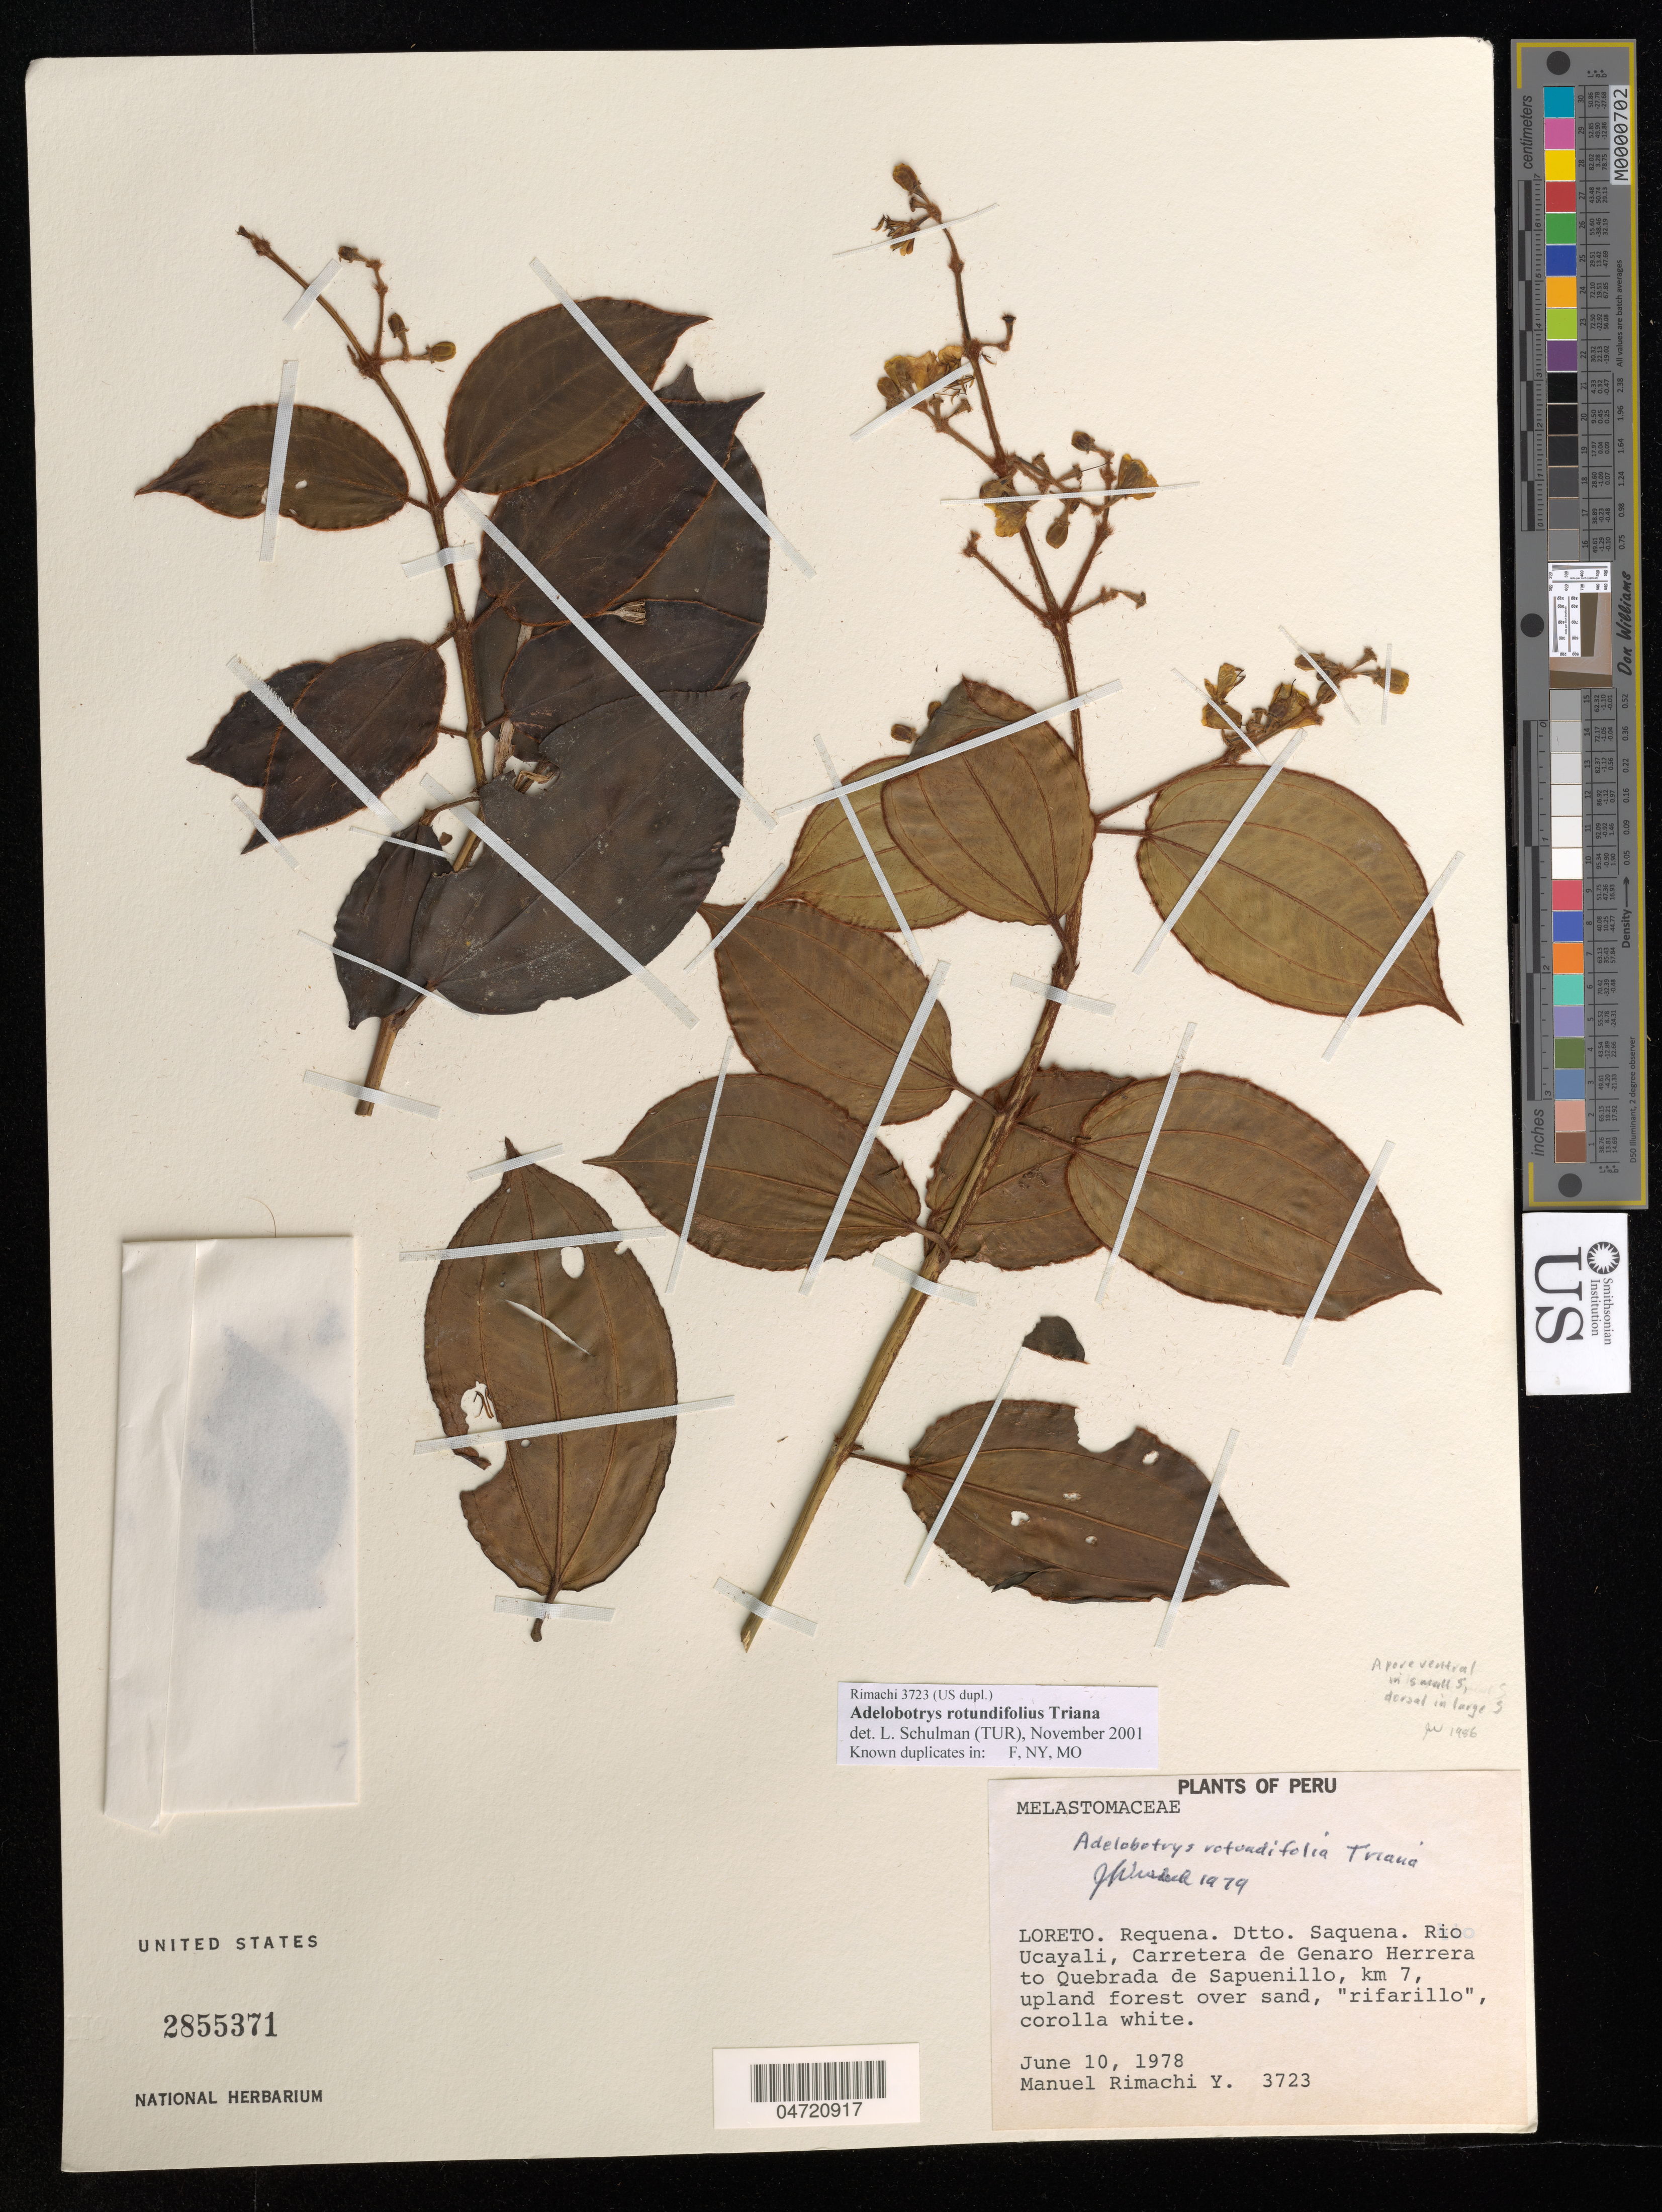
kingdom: Plantae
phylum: Tracheophyta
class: Magnoliopsida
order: Myrtales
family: Melastomataceae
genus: Adelobotrys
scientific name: Adelobotrys rotundifolia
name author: Triana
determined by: Schulman, Leif, (TUR), University of Turku (FINLAND)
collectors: M. Rimachi Y.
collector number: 3723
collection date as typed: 10 Jun 1978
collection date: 1978-06-10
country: Peru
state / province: Loreto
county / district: Requena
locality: Rio Ucayali, Carretera de Genaro Herrera to Quebrada de Sapuenillo, km 7; Dtto. Saquena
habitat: Upland forest over sand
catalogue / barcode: US 2855371